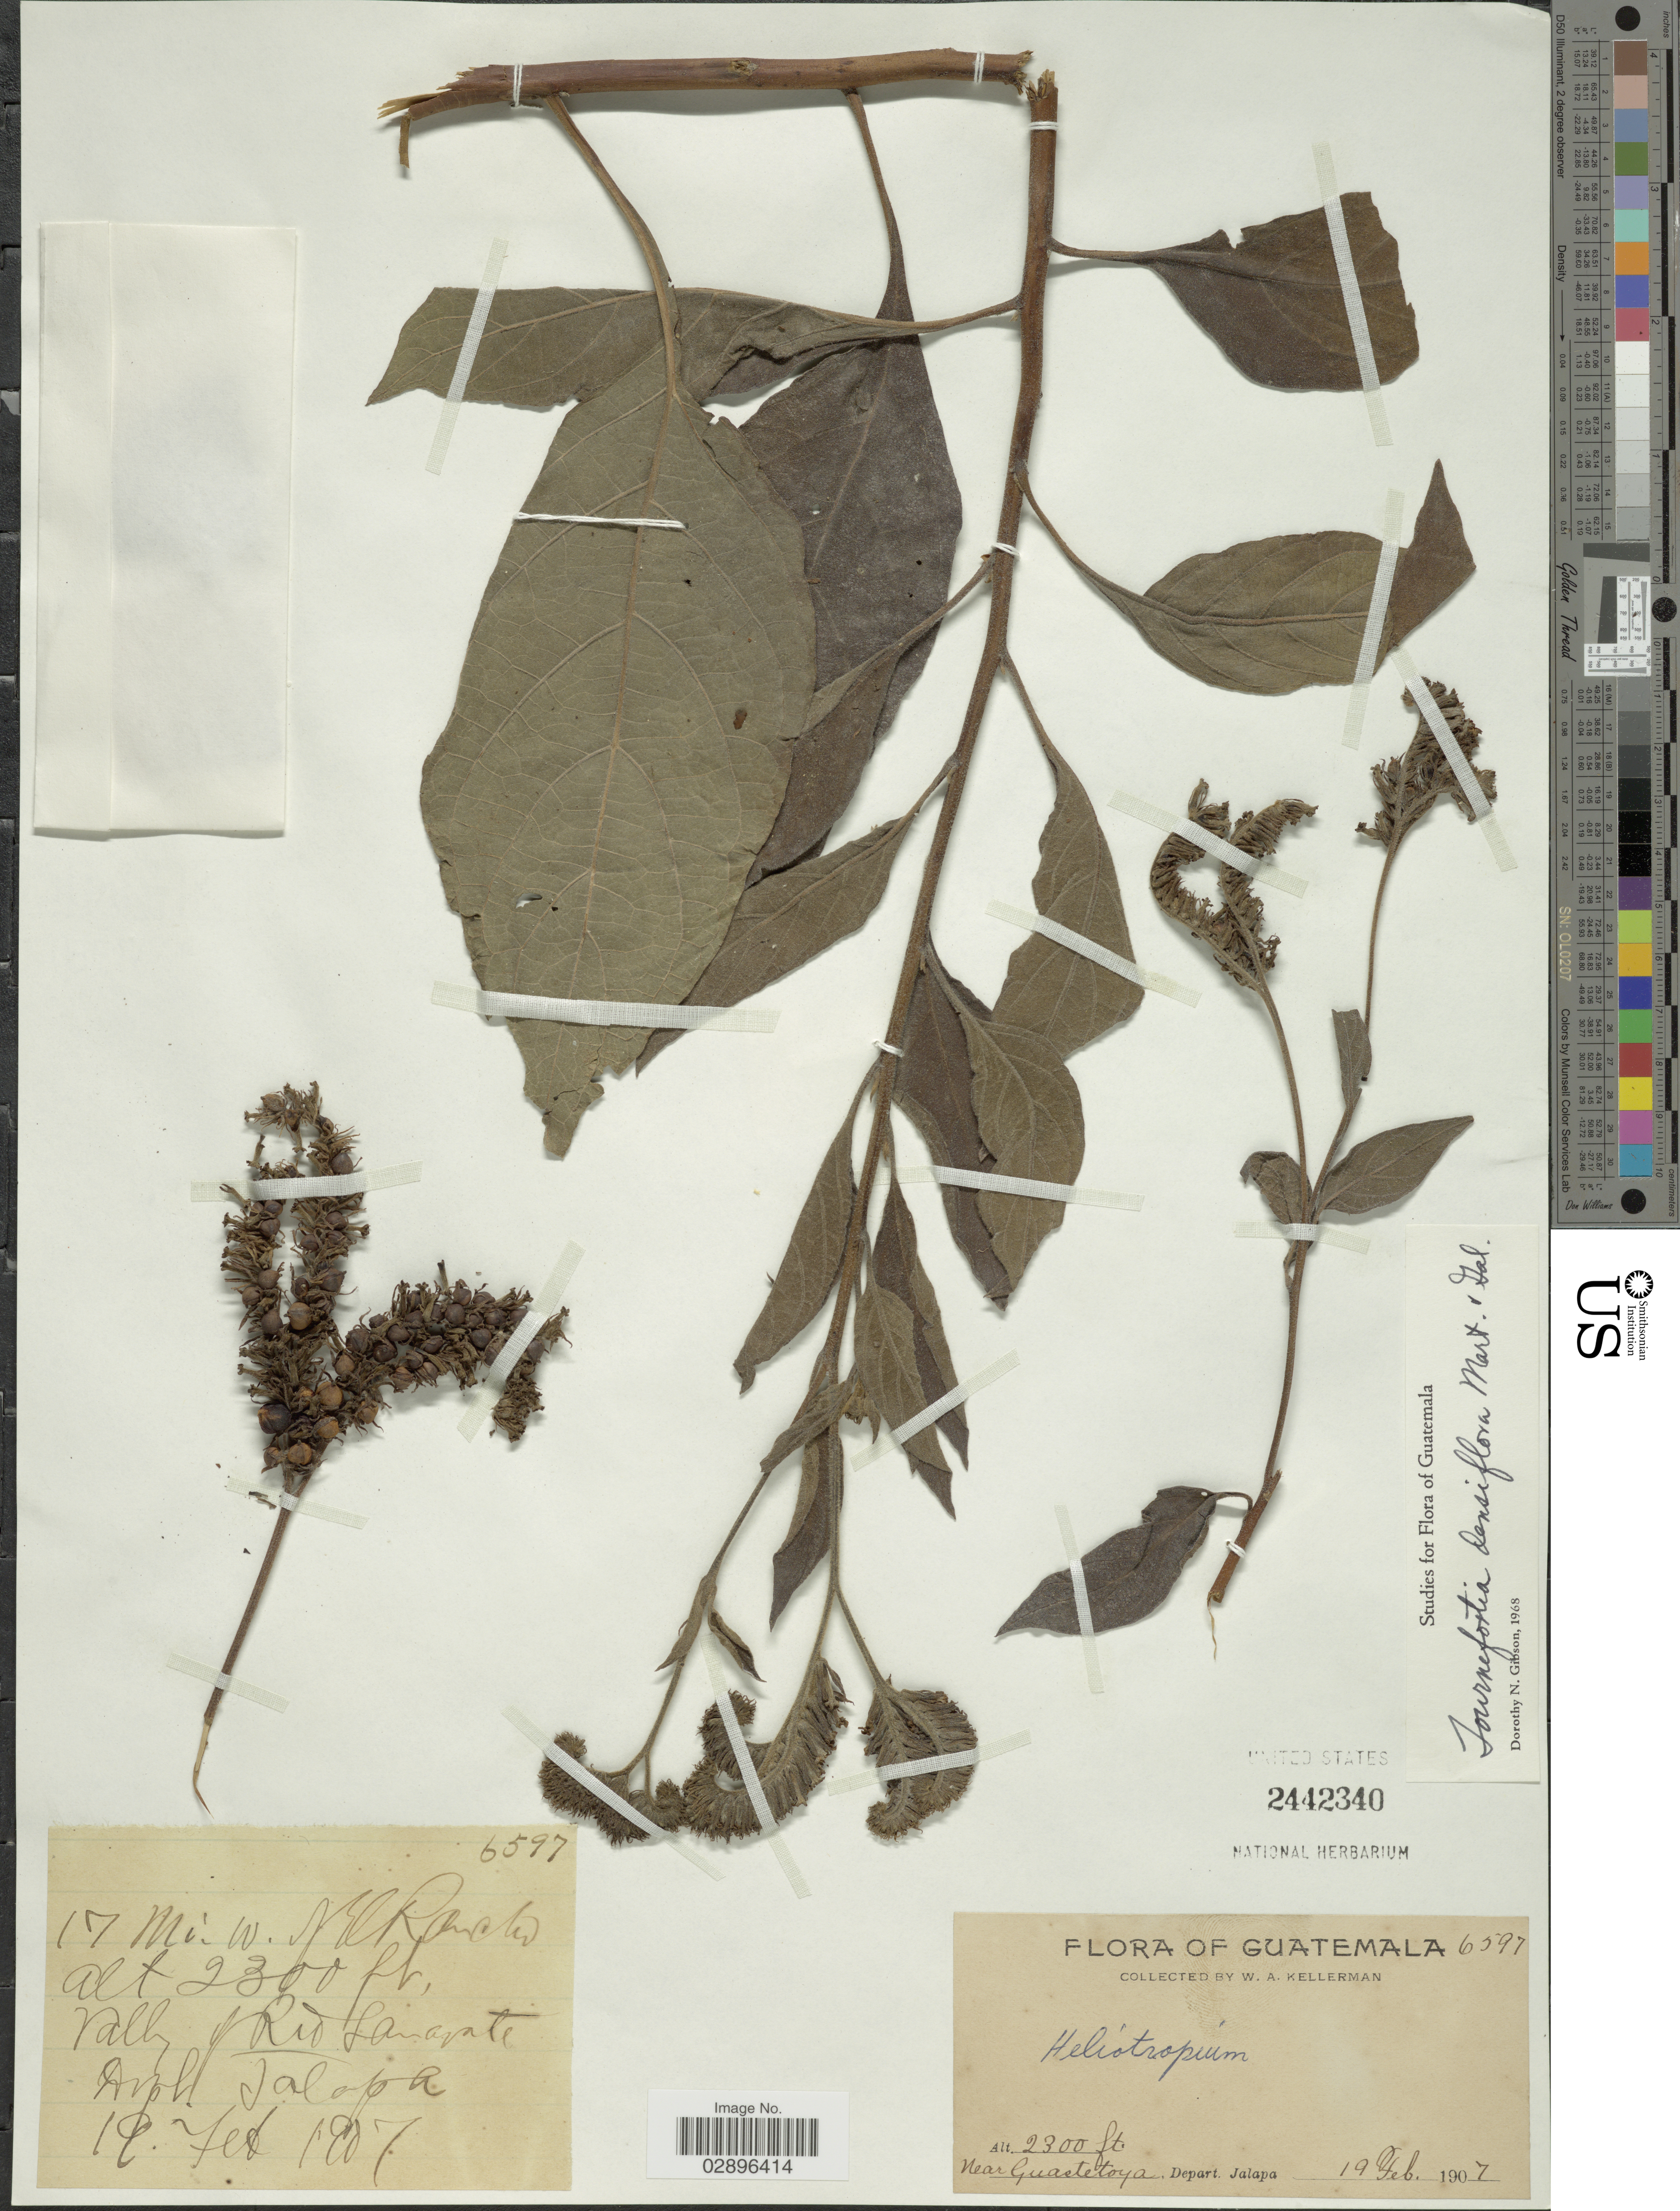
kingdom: Plantae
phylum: Tracheophyta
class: Magnoliopsida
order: Boraginales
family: Heliotropiaceae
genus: Tournefortia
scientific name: Tournefortia densiflora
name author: M. Martens & Galeotti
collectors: W. Kellerman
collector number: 6597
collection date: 1907-02-19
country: Guatemala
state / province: Jalapa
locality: Near Guastatoya, Depart. Jalapa. 17 mi. w. of El Rancho, Valley of Rio Lanapate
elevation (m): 701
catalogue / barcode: US 2442340